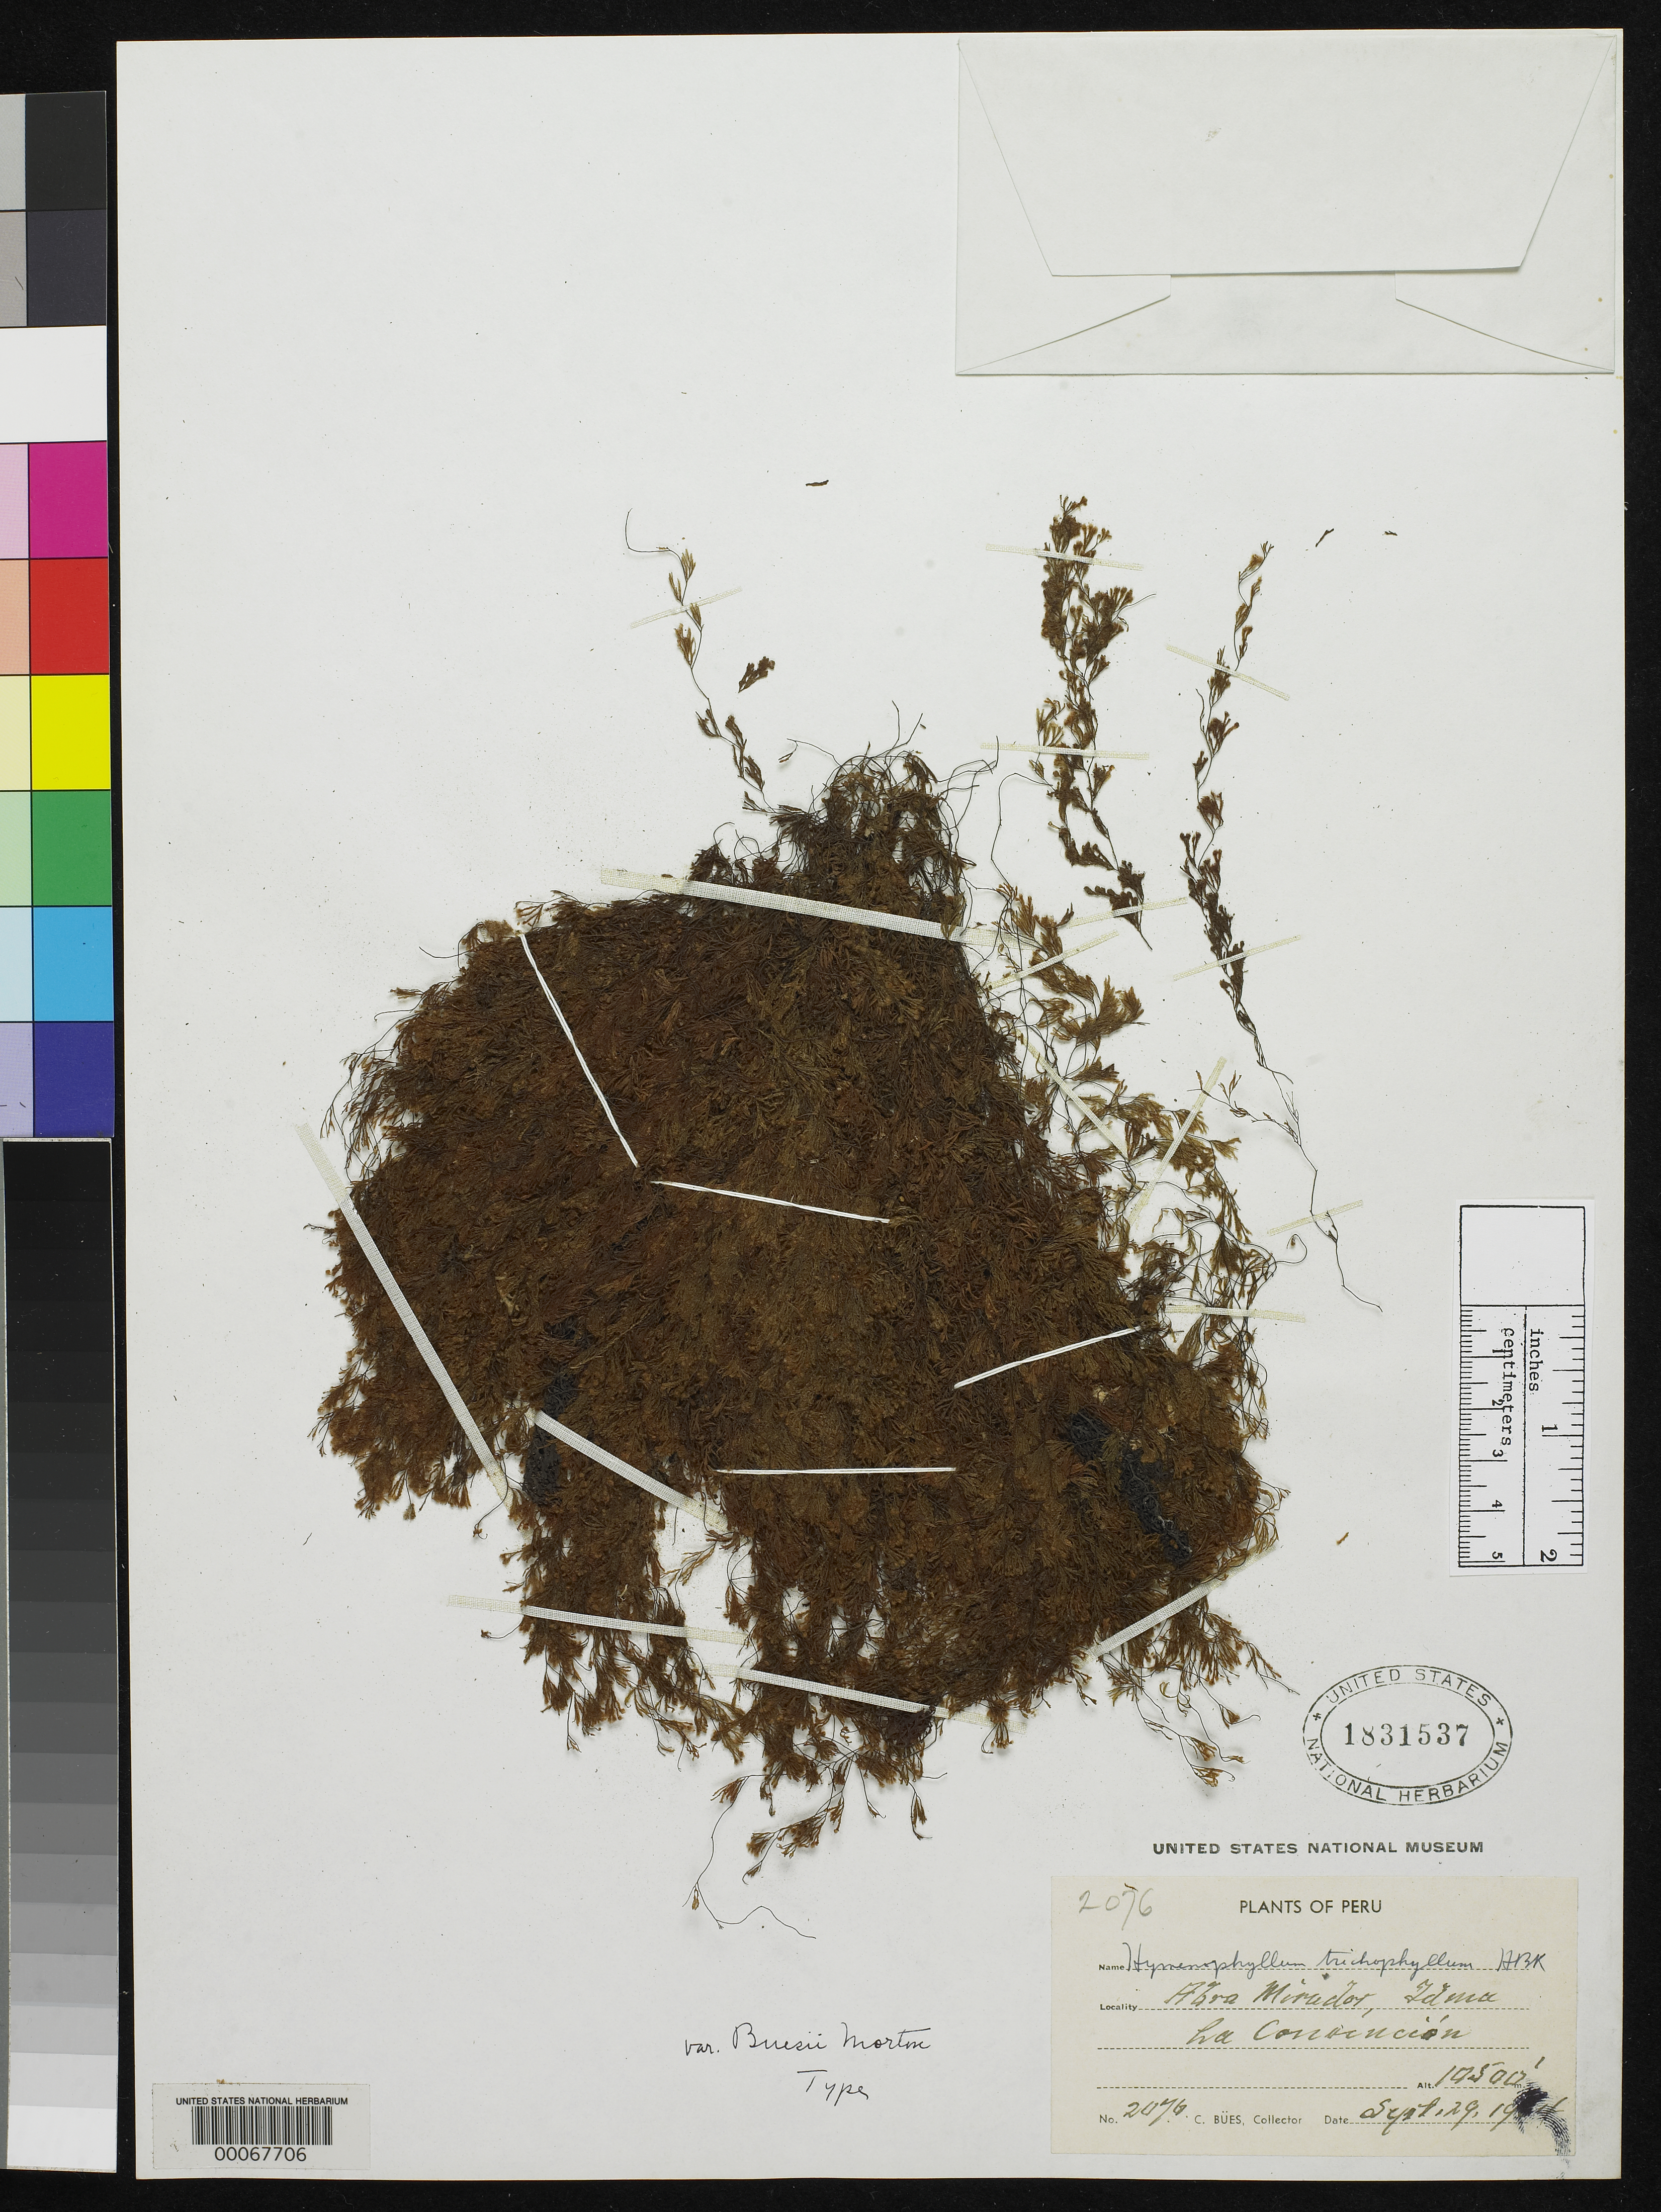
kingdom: Plantae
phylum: Tracheophyta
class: Polypodiopsida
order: Hymenophyllales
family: Hymenophyllaceae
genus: Hymenophyllum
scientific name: Hymenophyllum trichophyllum var. buesii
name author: C.V. Morton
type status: Holotype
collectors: C. Bues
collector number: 2076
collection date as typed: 29 Sep 19--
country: Peru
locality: Abra Mirador, Idua, La Concencion [?]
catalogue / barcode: US 1831537